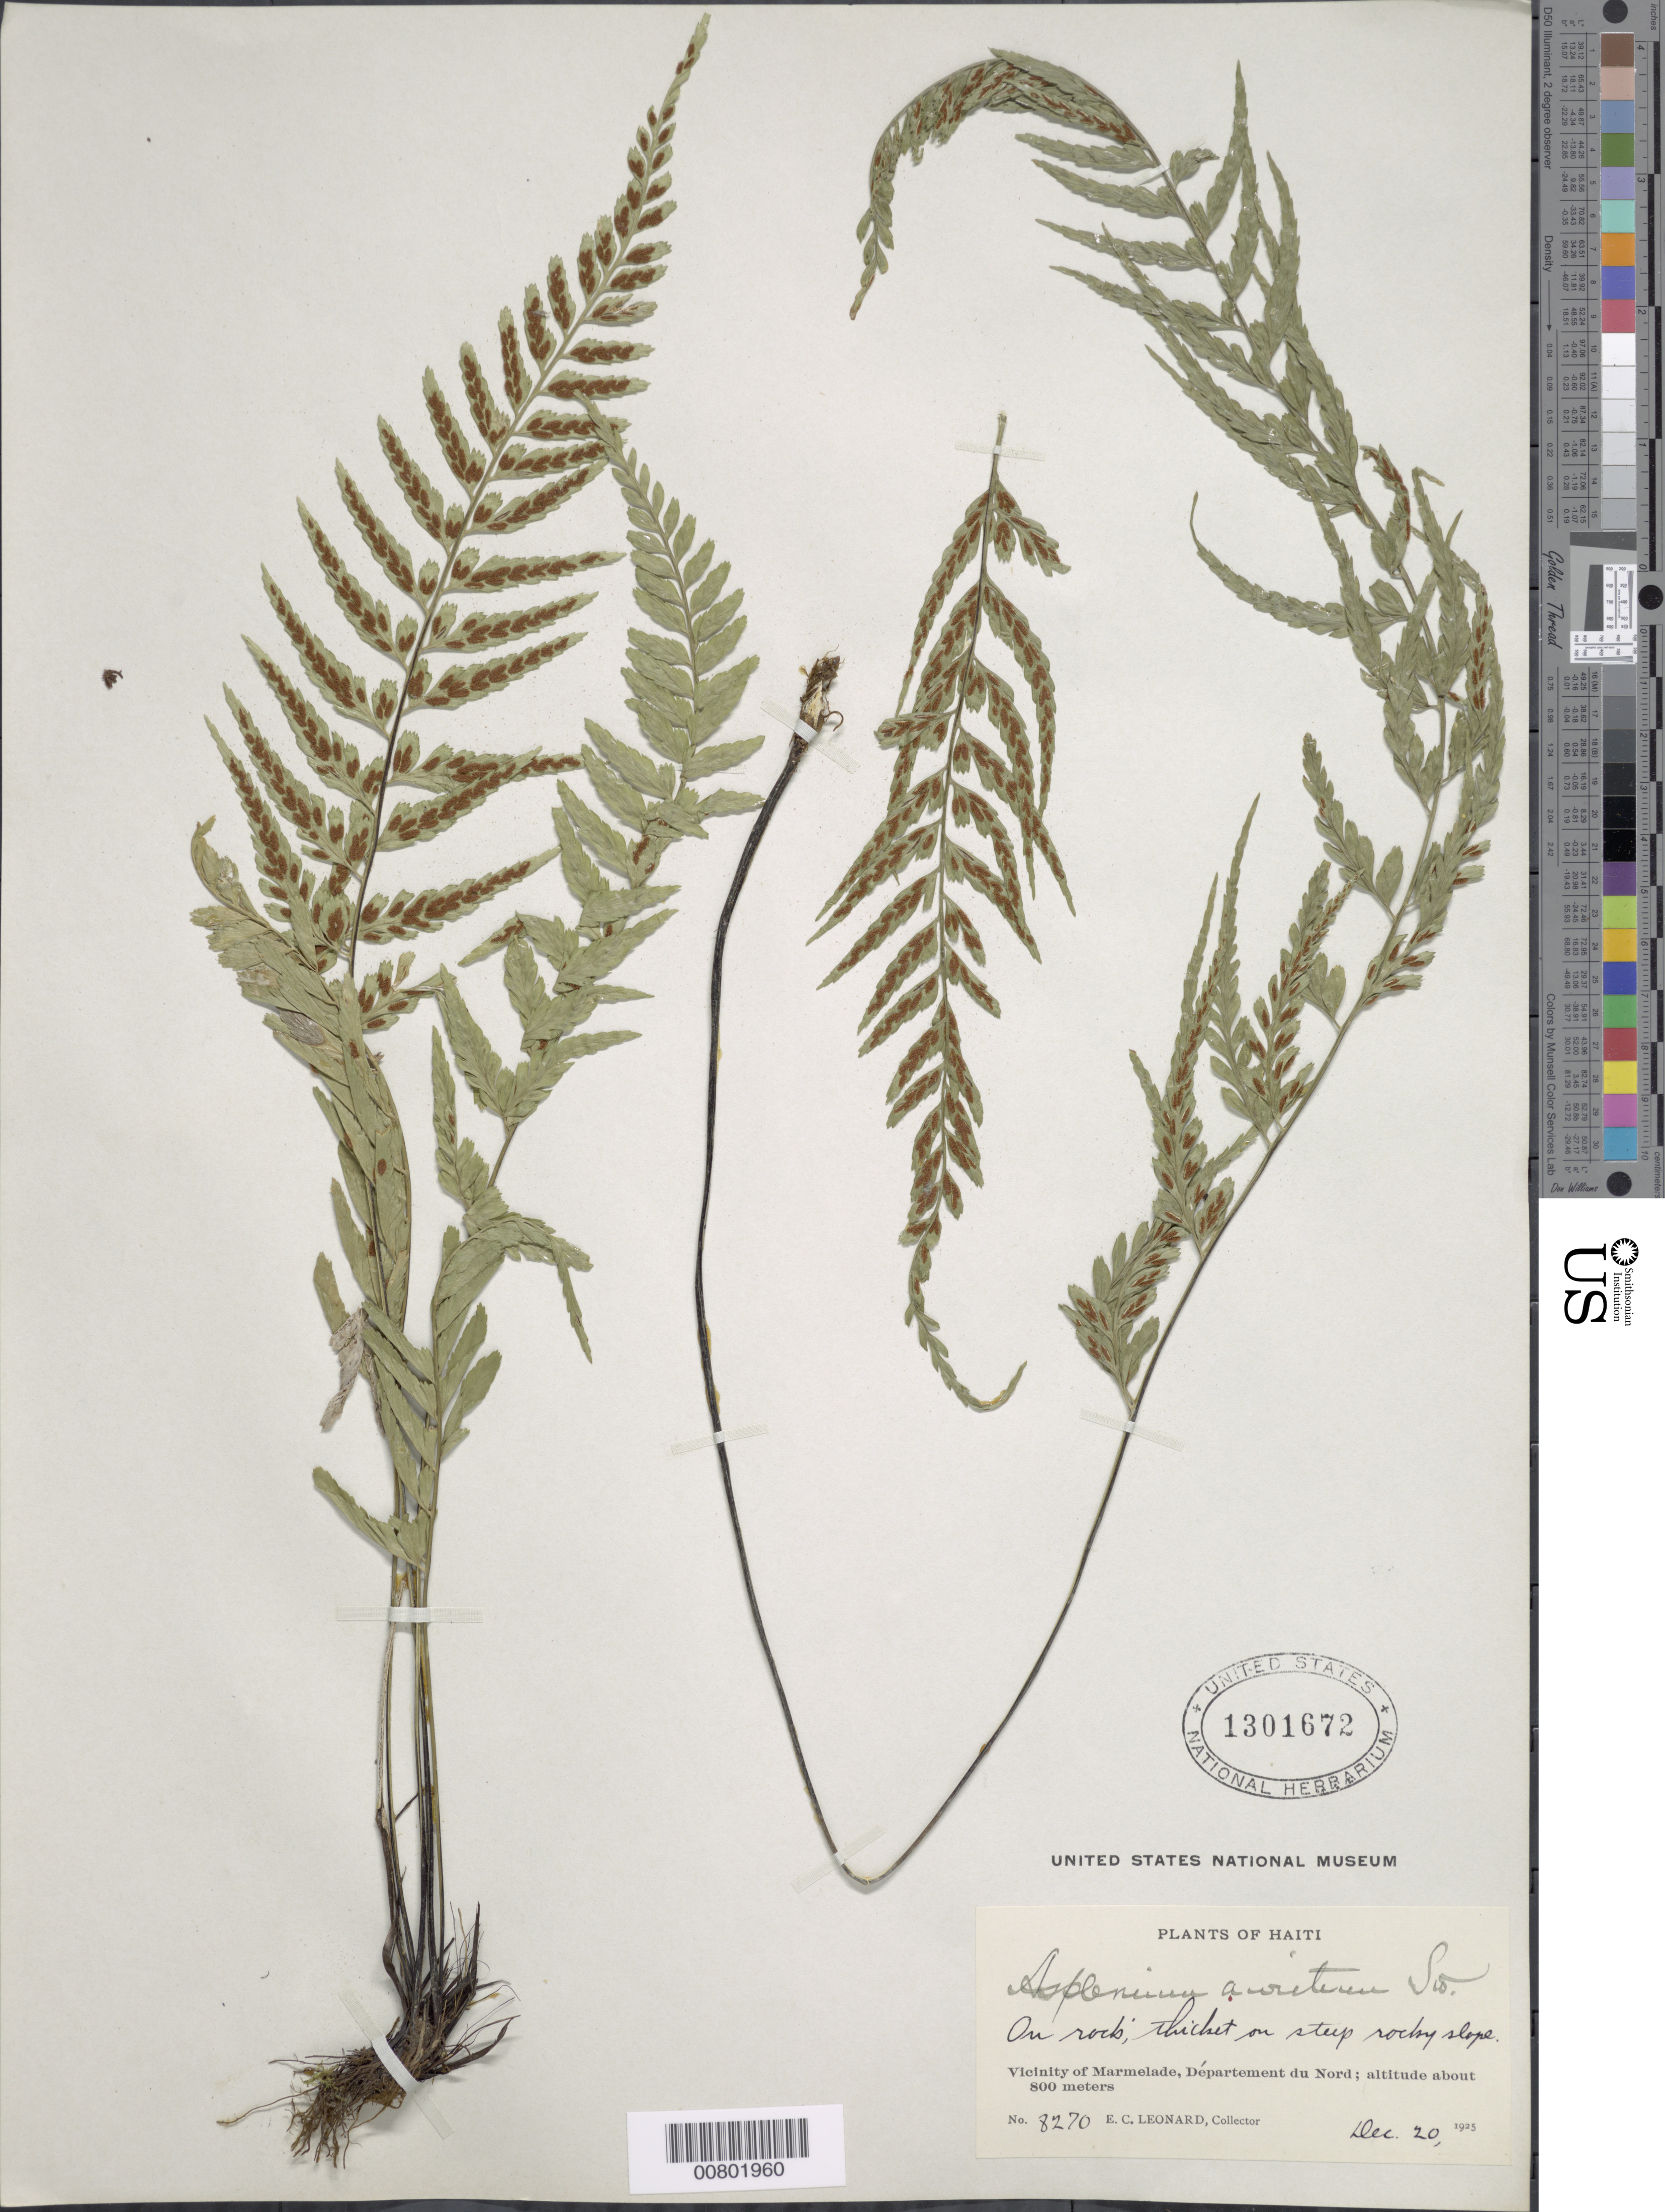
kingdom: Plantae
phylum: Tracheophyta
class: Polypodiopsida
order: Polypodiales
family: Aspleniaceae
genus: Asplenium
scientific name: Asplenium auritum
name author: Sw.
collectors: E. C. Leonard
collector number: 8270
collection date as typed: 20 Dec 1925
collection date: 1925-12-20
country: Haiti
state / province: Nord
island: Hispaniola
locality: Marmelade vicinity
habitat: On rock, thicket on steep rocky slope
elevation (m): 800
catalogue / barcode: US 1301672